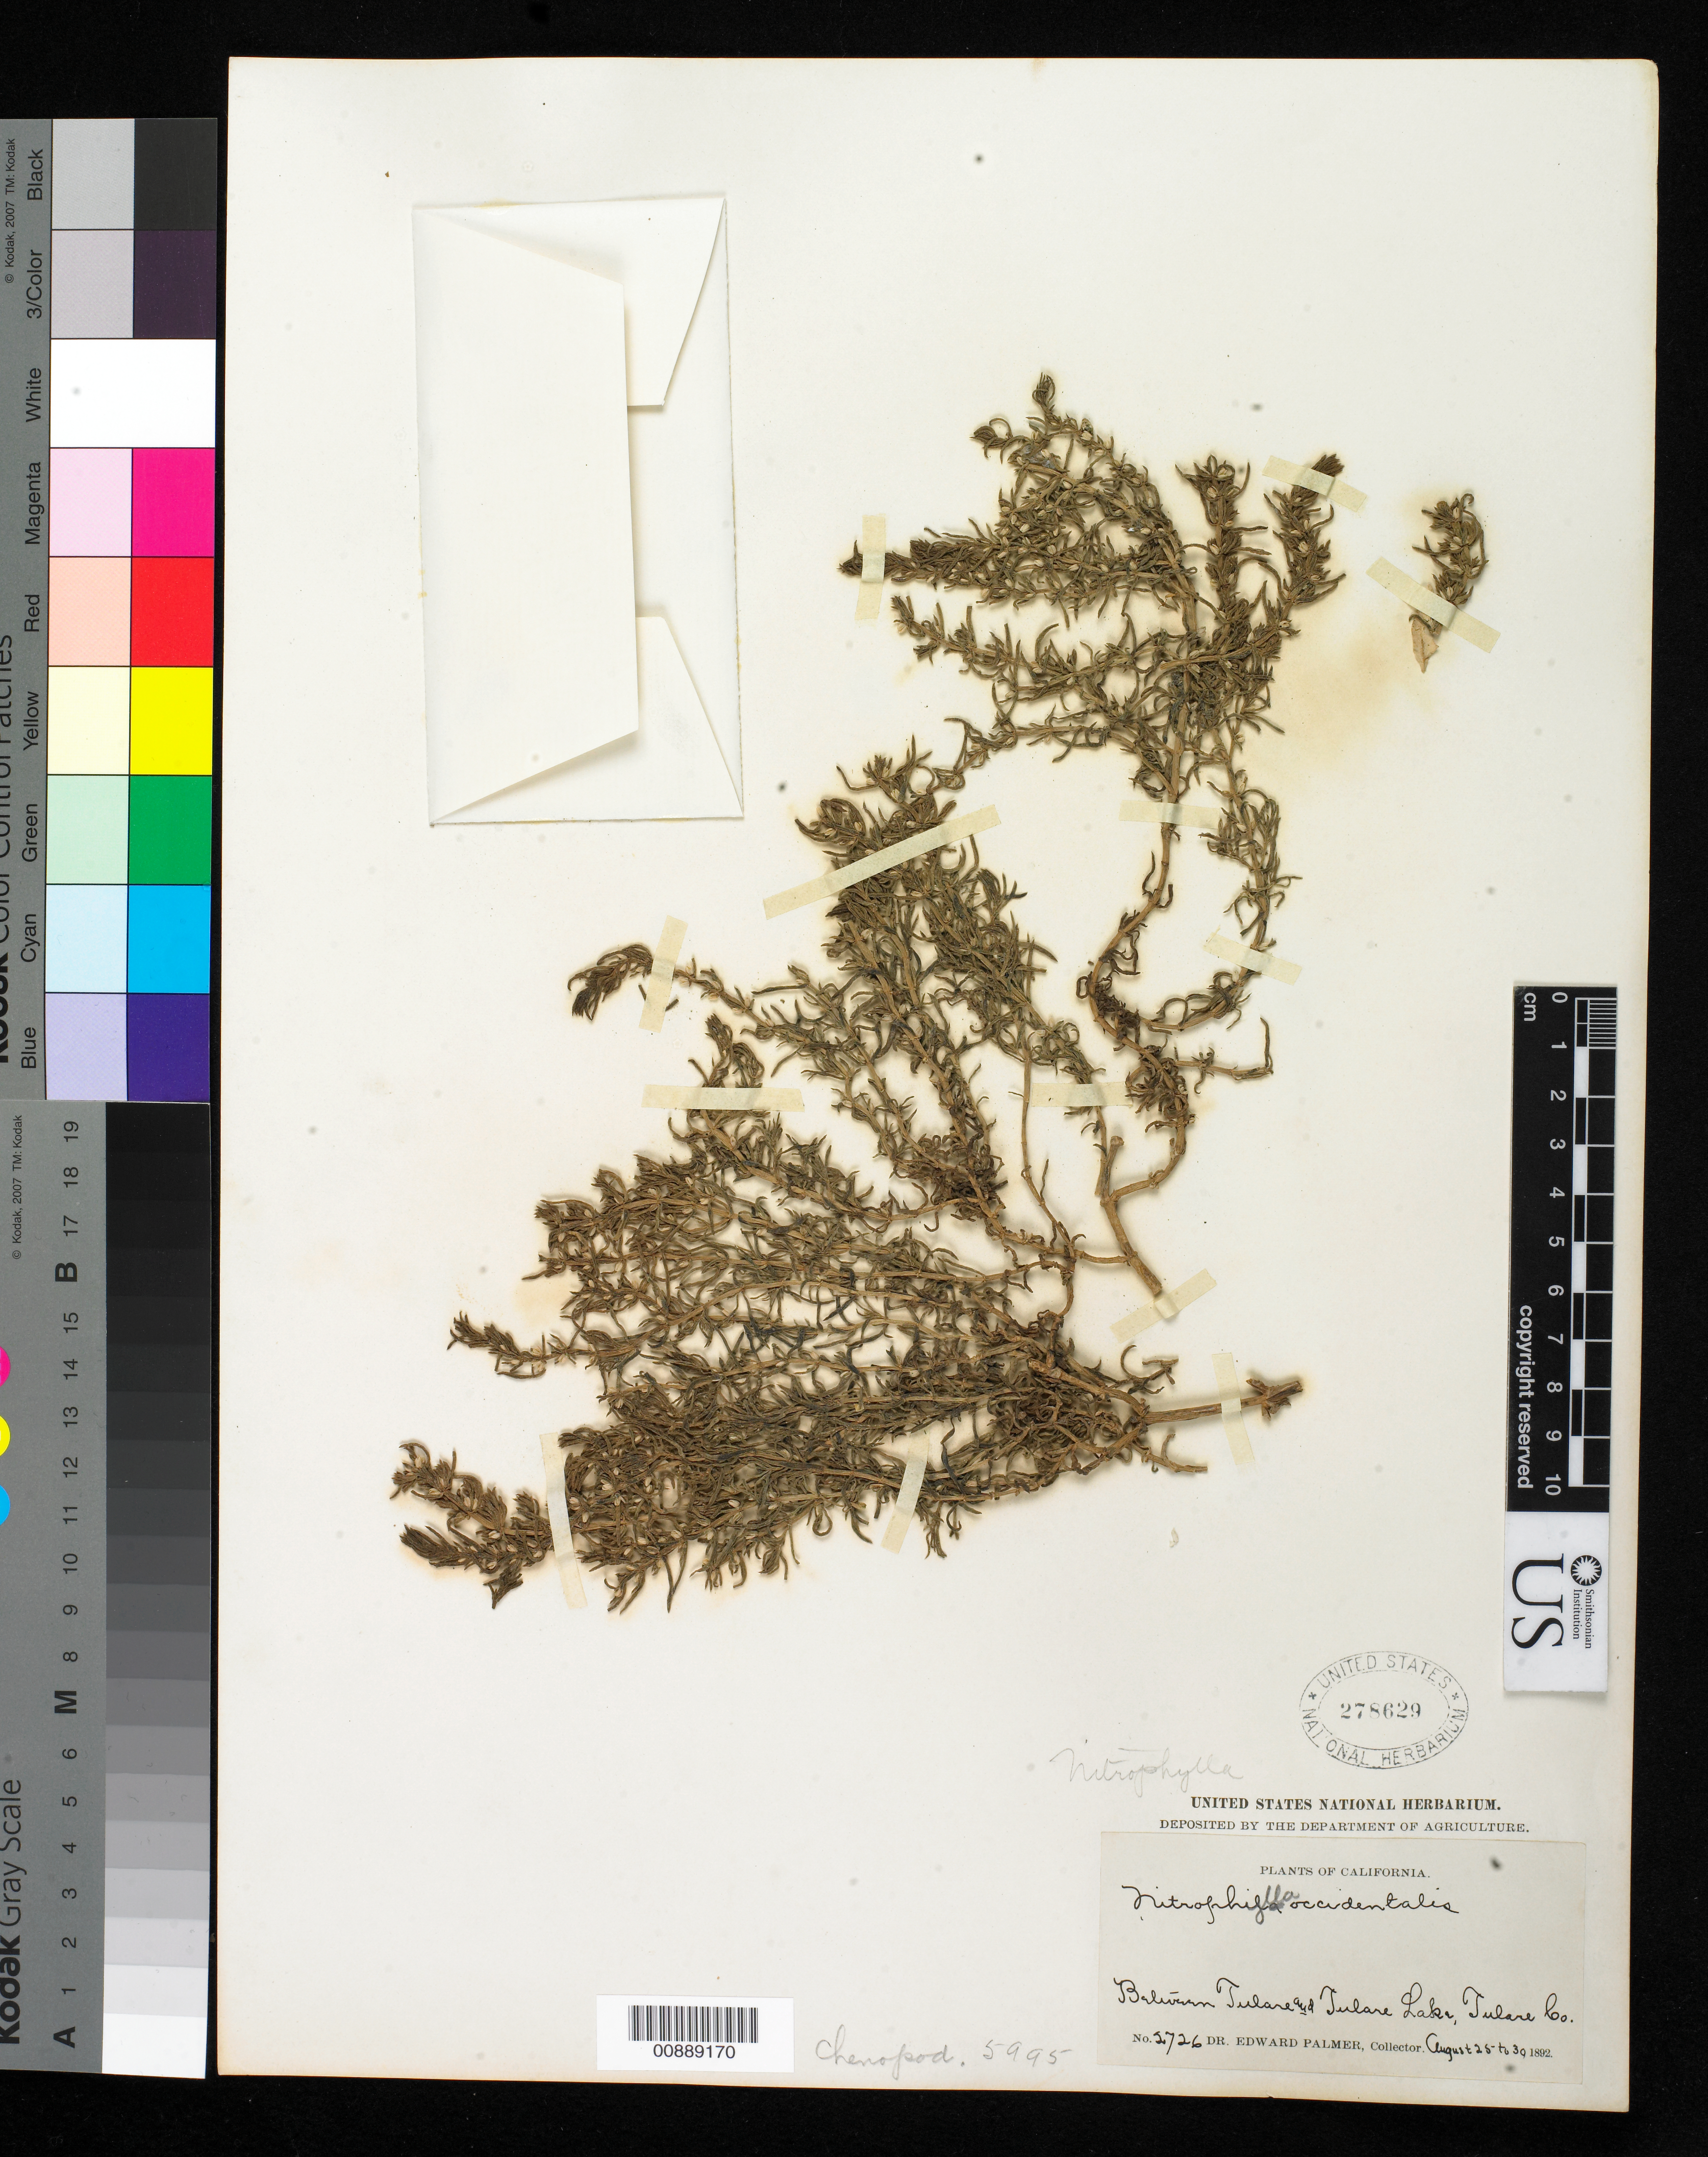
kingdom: Plantae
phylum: Tracheophyta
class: Magnoliopsida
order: Caryophyllales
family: Amaranthaceae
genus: Nitrophila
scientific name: Nitrophila occidentalis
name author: (Moq.) S. Watson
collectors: E. Palmer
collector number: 2726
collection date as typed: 25 Aug 1892 to 30 Aug 1892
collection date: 1892-08-25/1892-08-30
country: United States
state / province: California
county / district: Tulare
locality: Between Tulare and Tulare Lake, Tulare County, California.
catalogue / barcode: US 278629